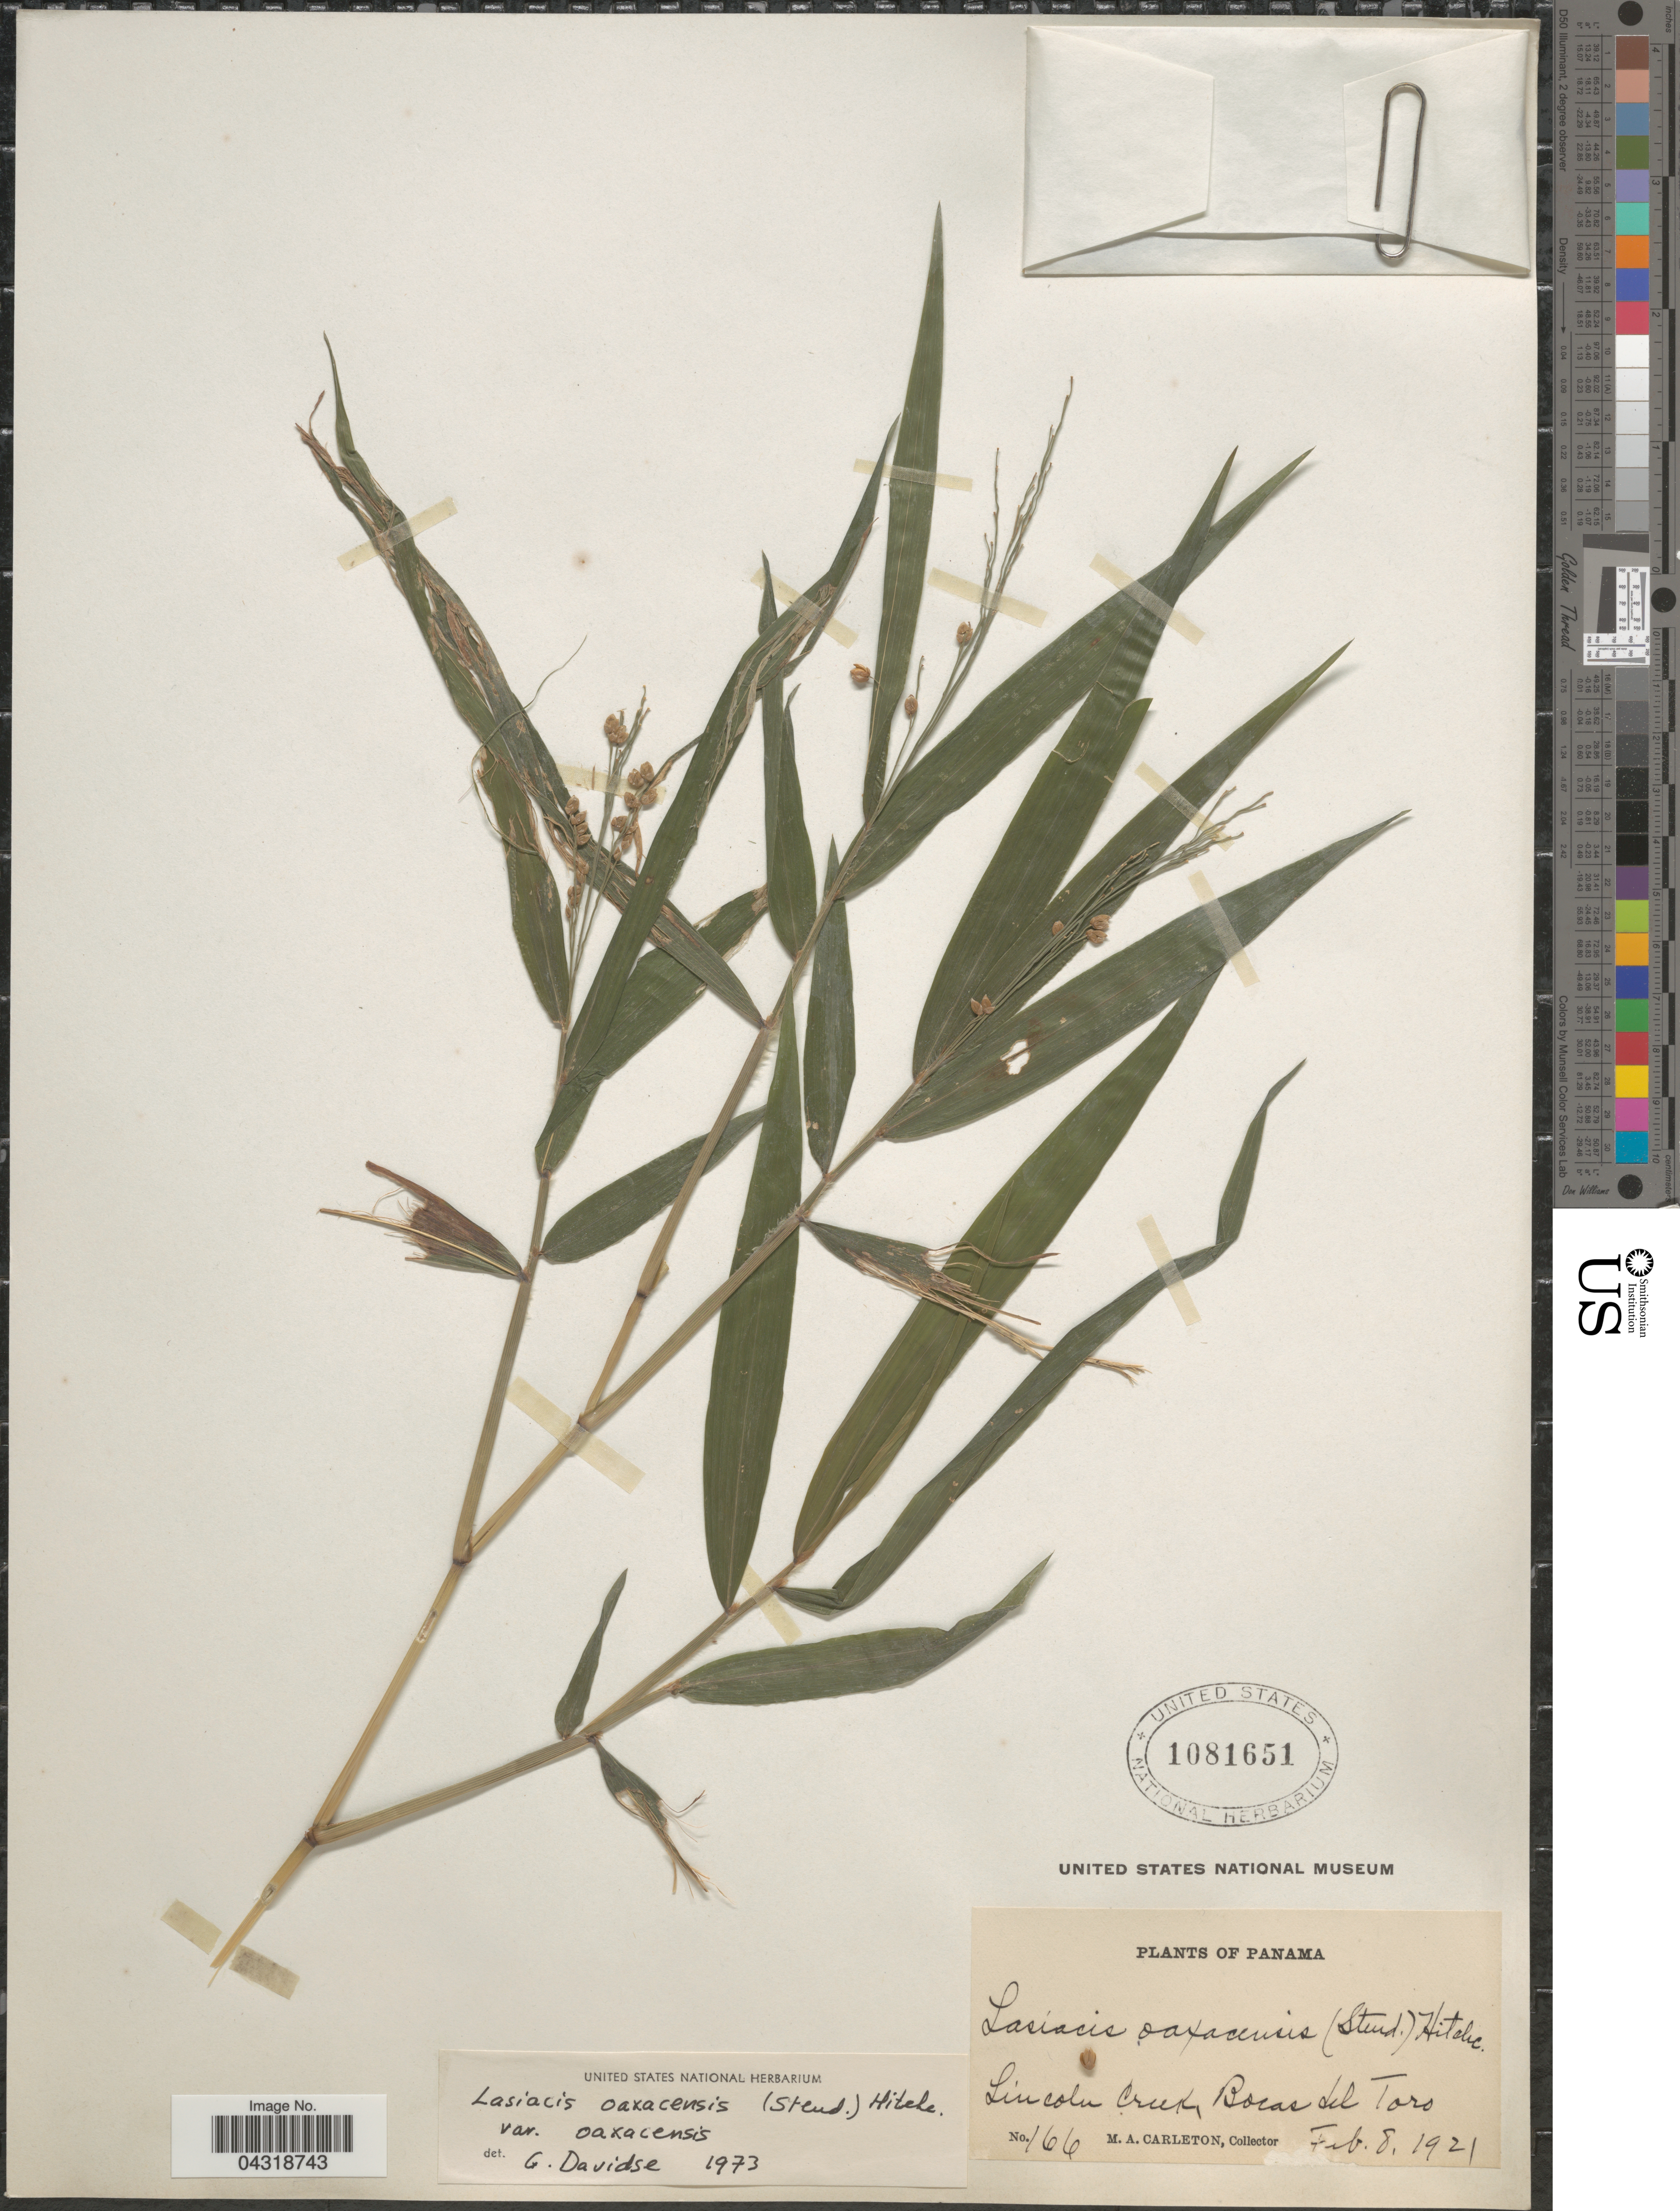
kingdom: Plantae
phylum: Tracheophyta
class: Liliopsida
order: Poales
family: Poaceae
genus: Lasiacis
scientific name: Lasiacis oaxacensis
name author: (Steud.) Hitchc.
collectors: M. A. Carleton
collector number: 166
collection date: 1921-02-08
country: Panama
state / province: Bocas del Toro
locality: Lincoln Creek.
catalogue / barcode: US 1081651